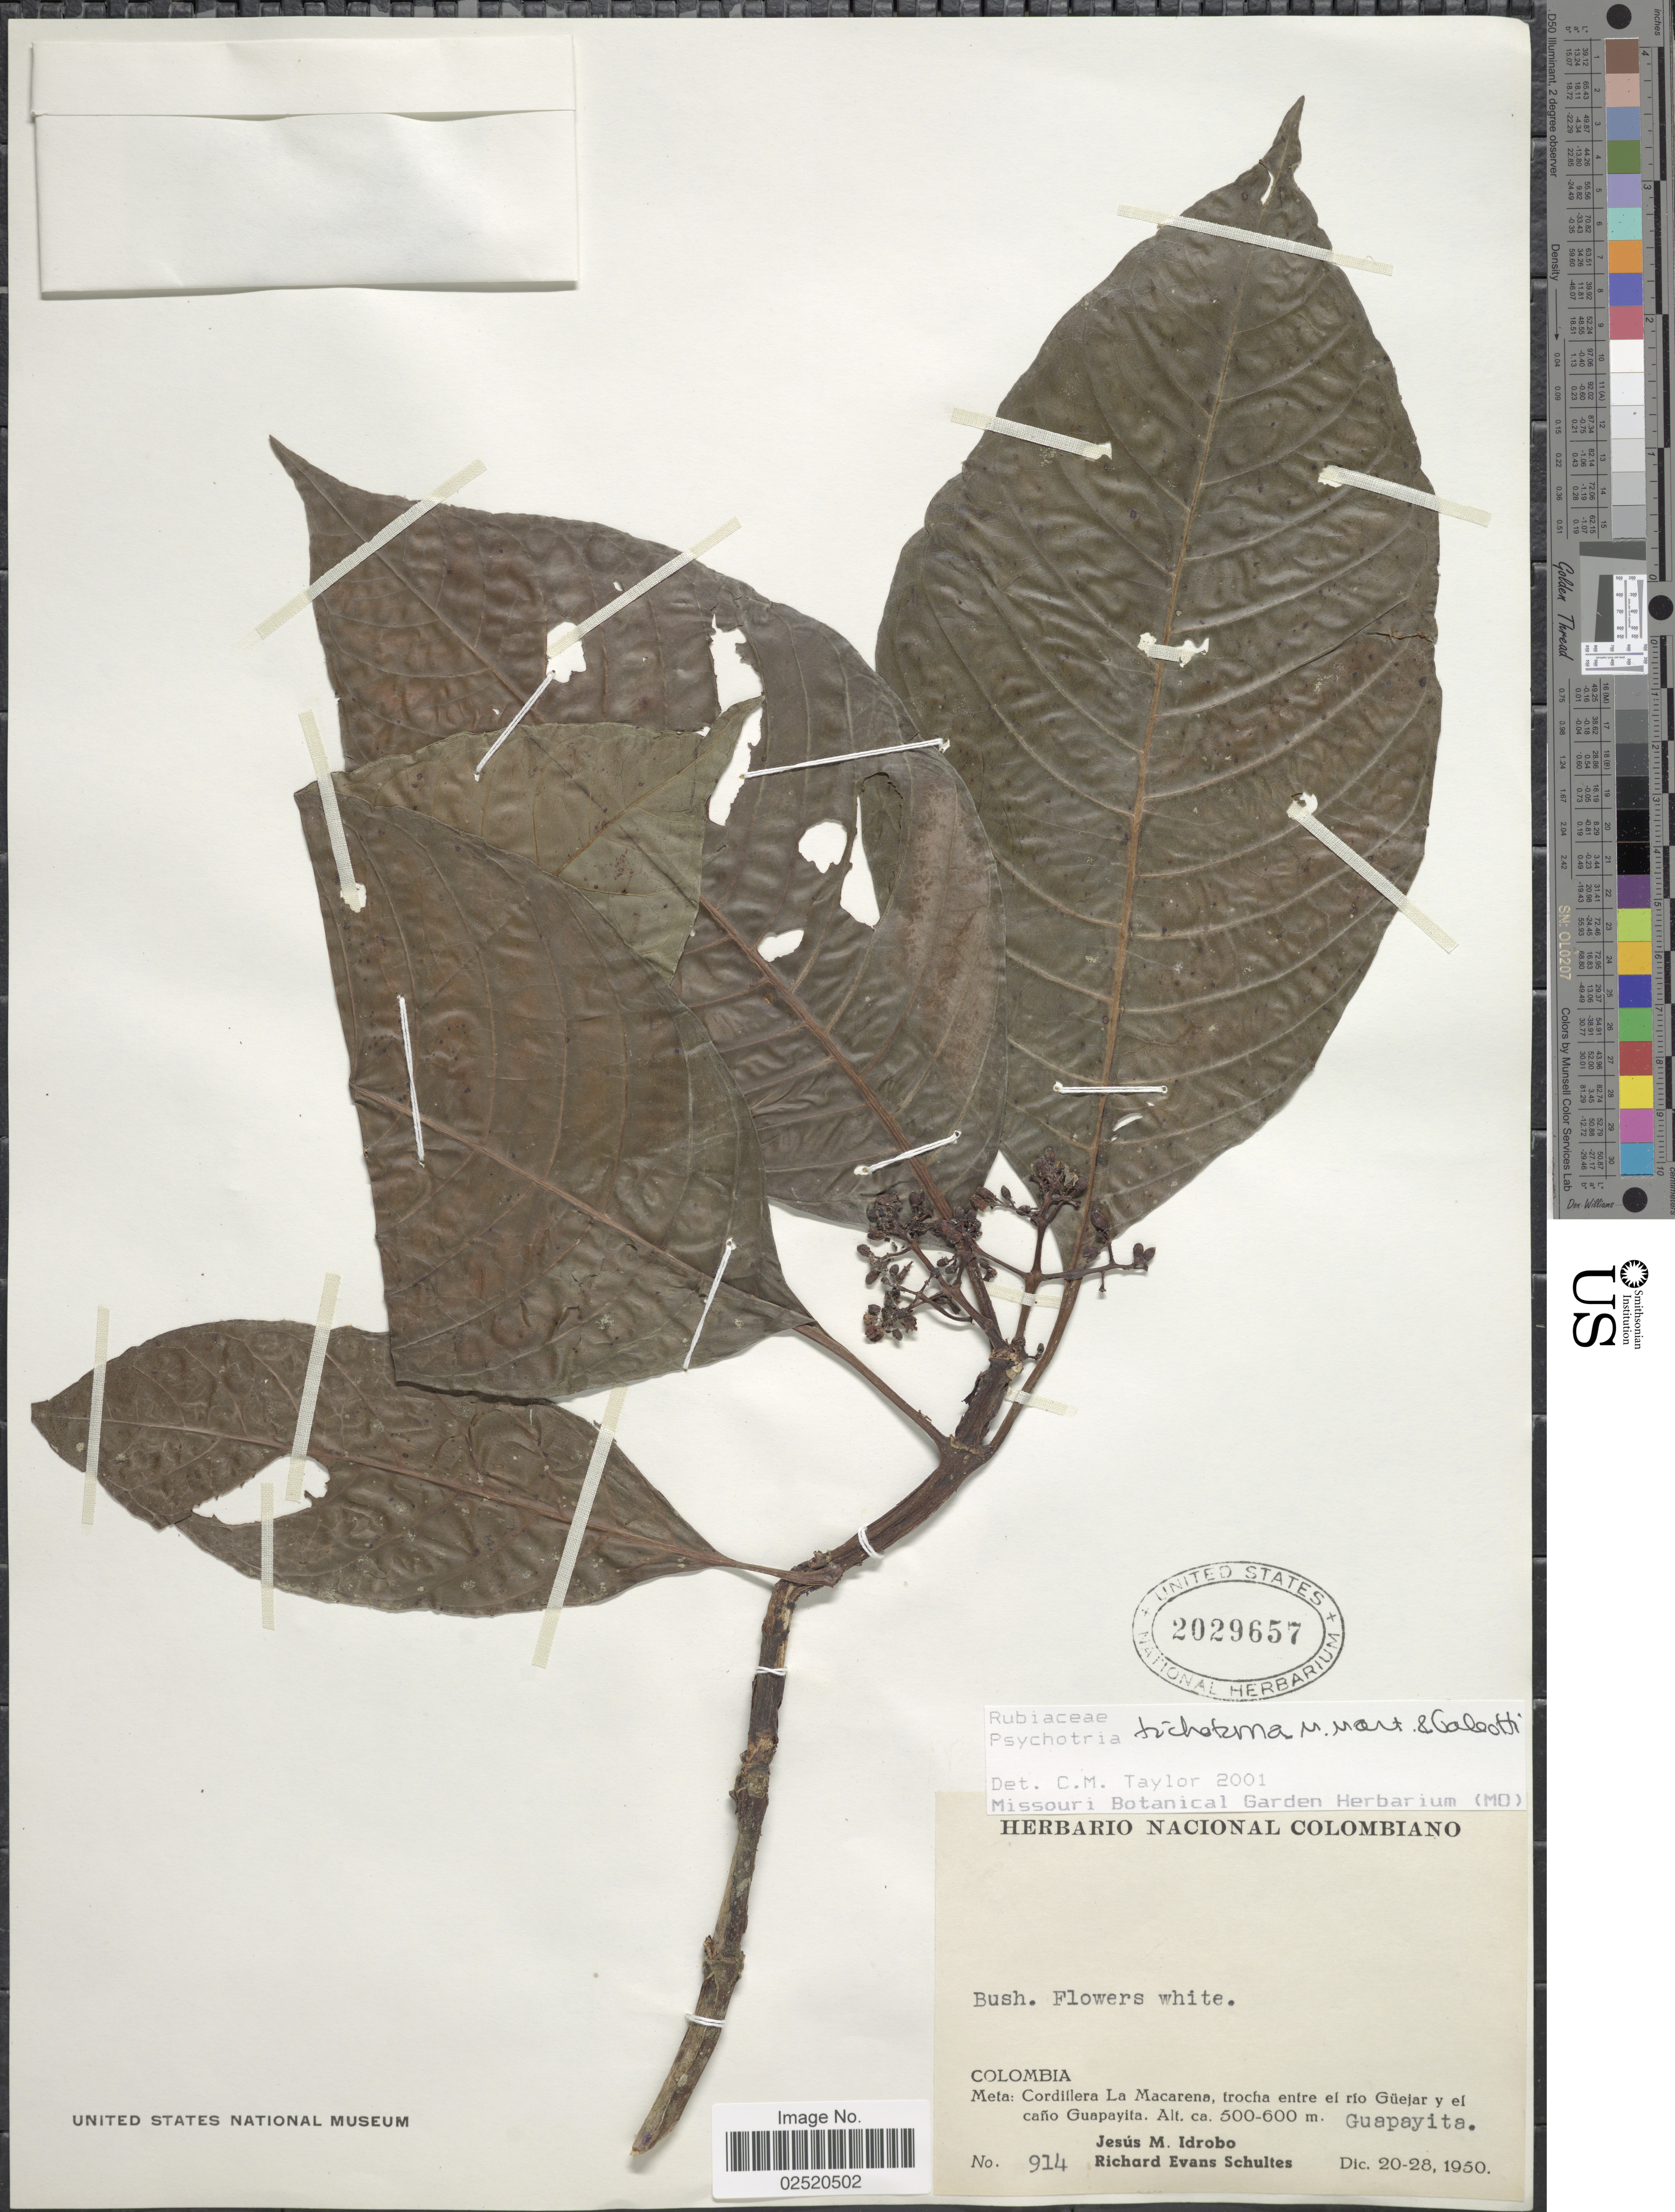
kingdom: Plantae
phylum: Tracheophyta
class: Magnoliopsida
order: Gentianales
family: Rubiaceae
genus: Psychotria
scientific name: Psychotria trichotoma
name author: M. Martens & Galeotti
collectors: J. M. Idrobo & R. E. Schultes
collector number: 914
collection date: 1950-12-20/1950-12-28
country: Colombia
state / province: Meta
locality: Cordillera La Macarena, trocha entre el río Güejar y el caño Guapayita. Guapayita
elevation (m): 500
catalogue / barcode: US 2029657